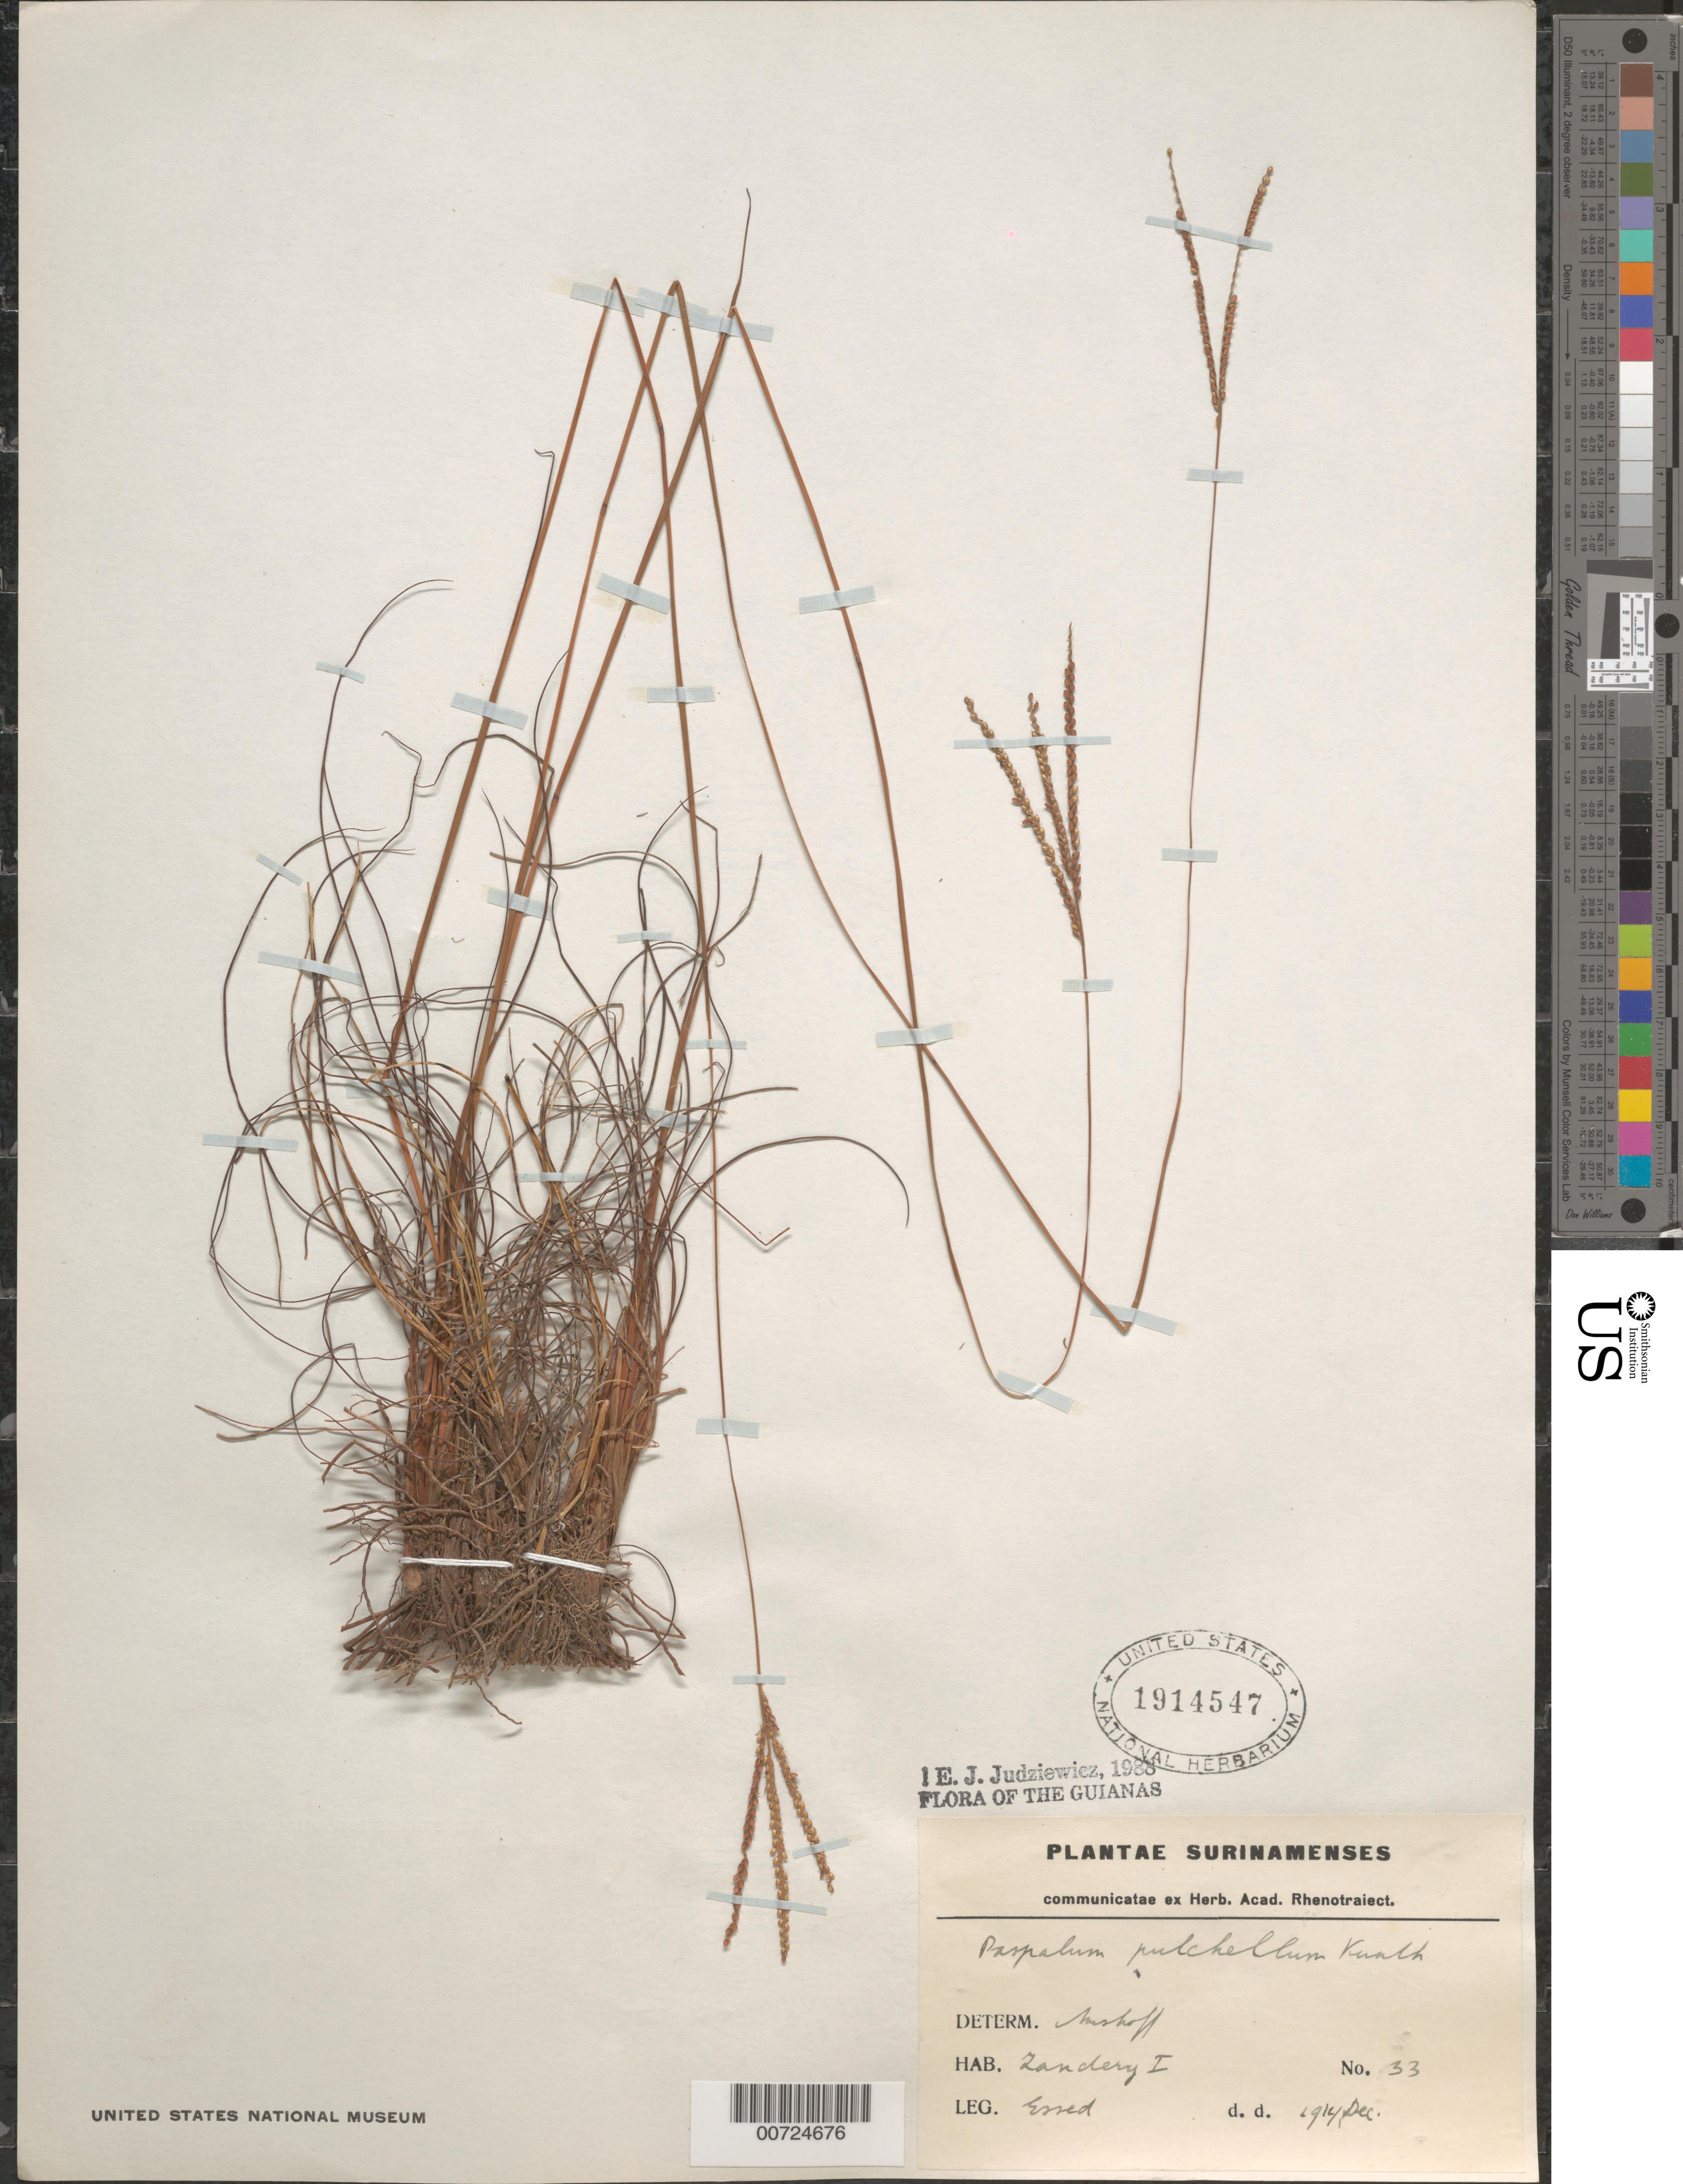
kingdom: Plantae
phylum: Tracheophyta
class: Liliopsida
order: Poales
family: Poaceae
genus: Paspalum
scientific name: Paspalum pulchellum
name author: Kunth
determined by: Judziewicz, E. J.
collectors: E. Essed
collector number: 33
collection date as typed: Dec-14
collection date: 1914-12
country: Suriname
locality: Zanderij I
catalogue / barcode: US 1914547